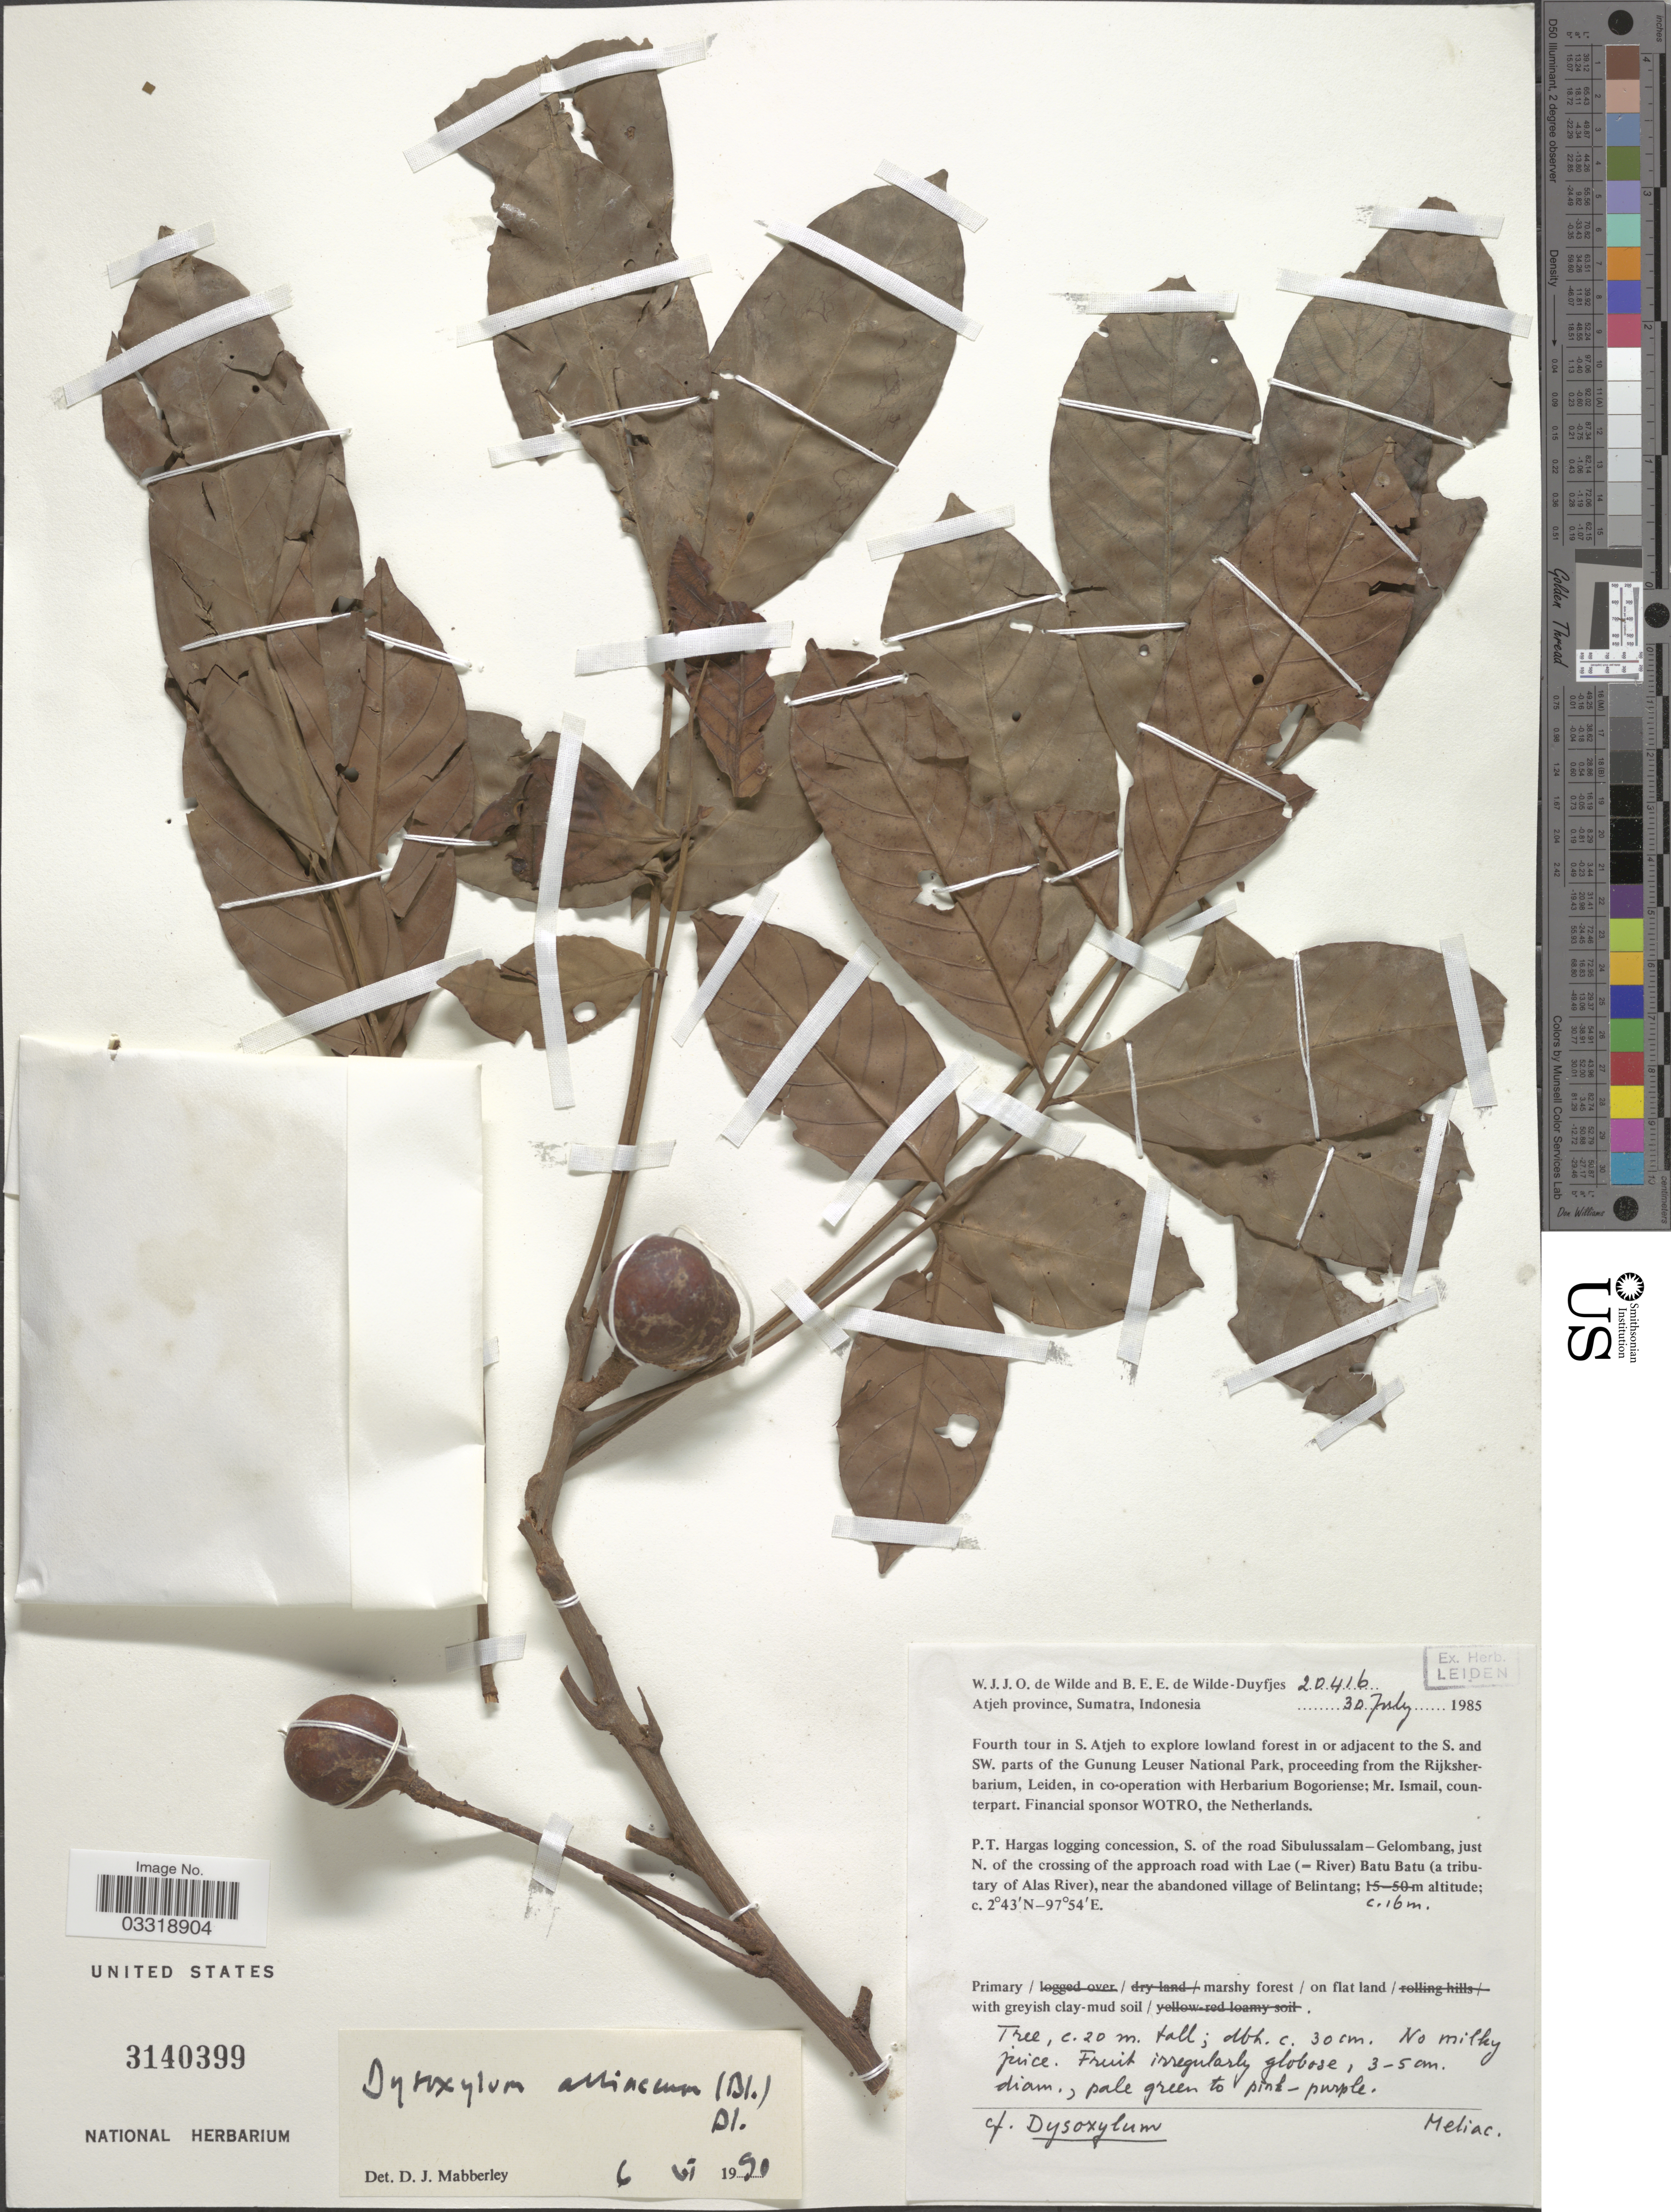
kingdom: Plantae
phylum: Tracheophyta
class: Magnoliopsida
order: Sapindales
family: Meliaceae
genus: Prasoxylon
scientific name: Prasoxylon alliaceum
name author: (Blume) M. Roem.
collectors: W. J. de Wilde & B. E. de Wilde-Duyfjes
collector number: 20416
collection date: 1985-07-30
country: Indonesia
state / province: Sumatra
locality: Atjeh province. S. Atjeh to explore lowland forest in or adjacent to the S. and SW. parts of the Gunung Leuser National Park. P.T. Hargas logging concession, S. of the road Sibulussalam-Gelombang, just N. of the crossing of the approach road with Lae (= River) Batu Batu (a tributary of Alas River), near the abandoned village of Belintang.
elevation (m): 16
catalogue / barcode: US 3140399